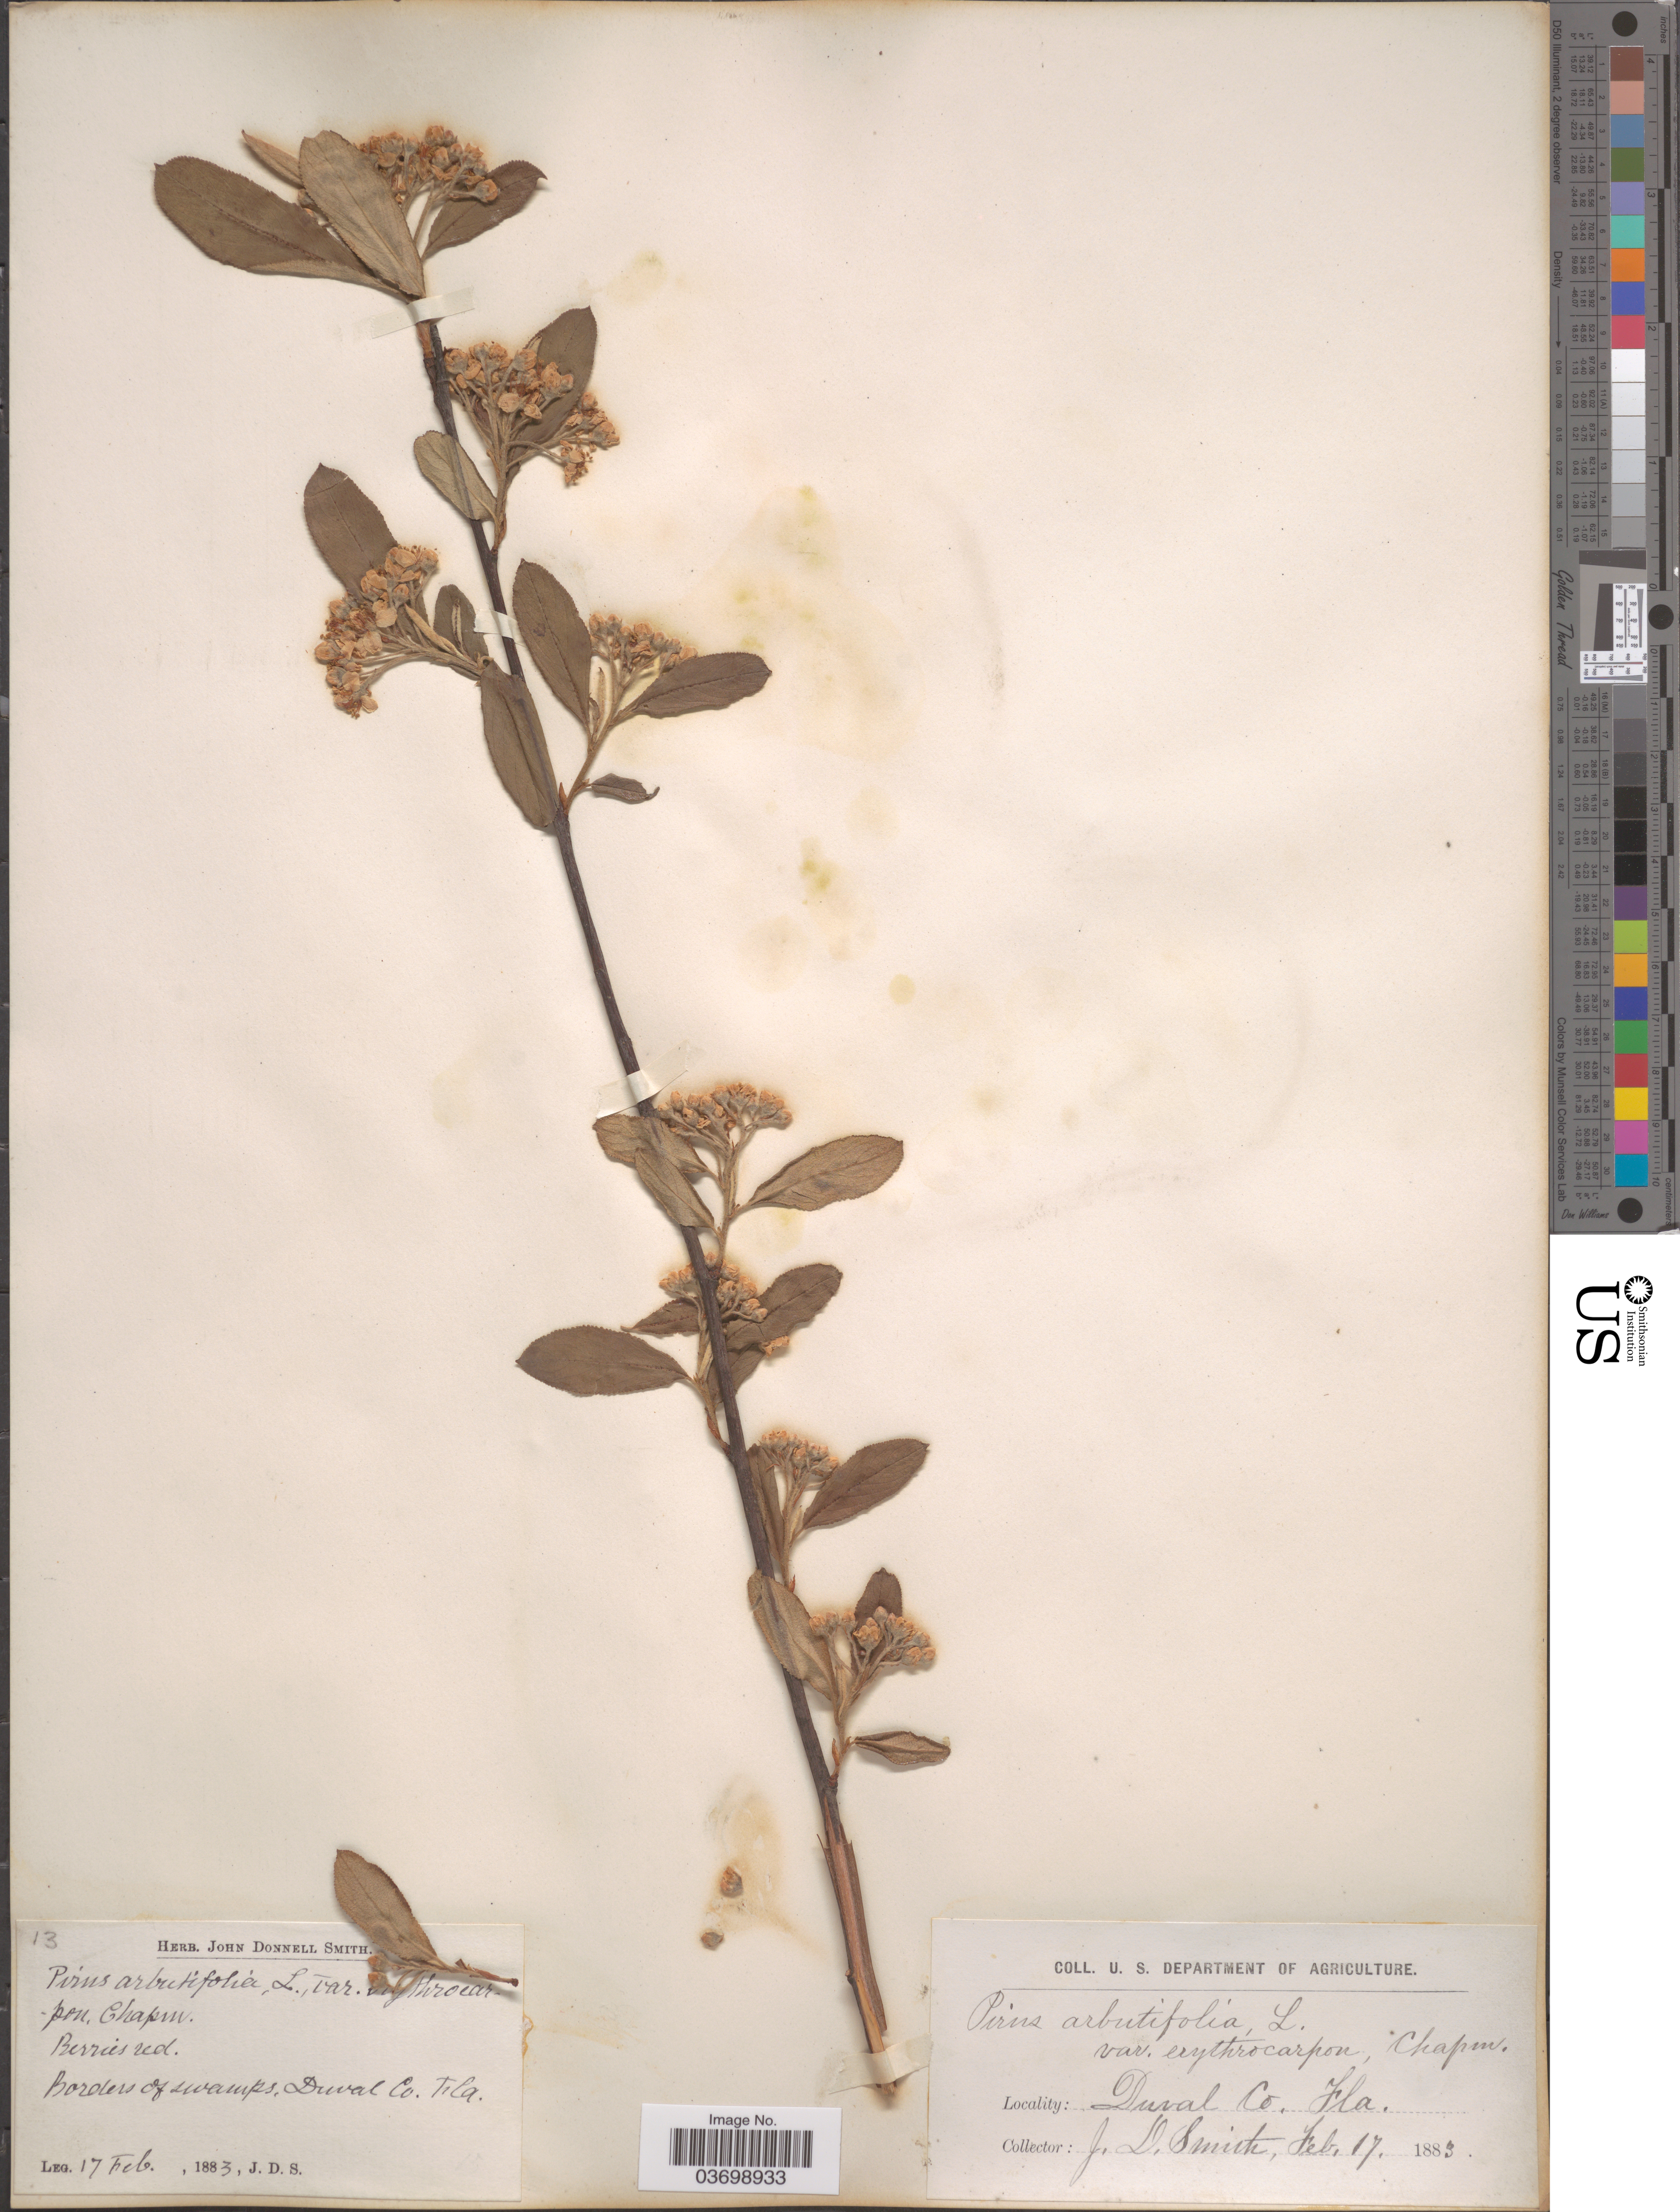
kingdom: Plantae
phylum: Tracheophyta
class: Magnoliopsida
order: Rosales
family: Rosaceae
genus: Aronia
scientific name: Aronia arbutifolia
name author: (L.) Pers.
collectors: J. Donnell Smith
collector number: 13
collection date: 1883-02-17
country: United States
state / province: Florida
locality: Borders of swamps, Duval Co.